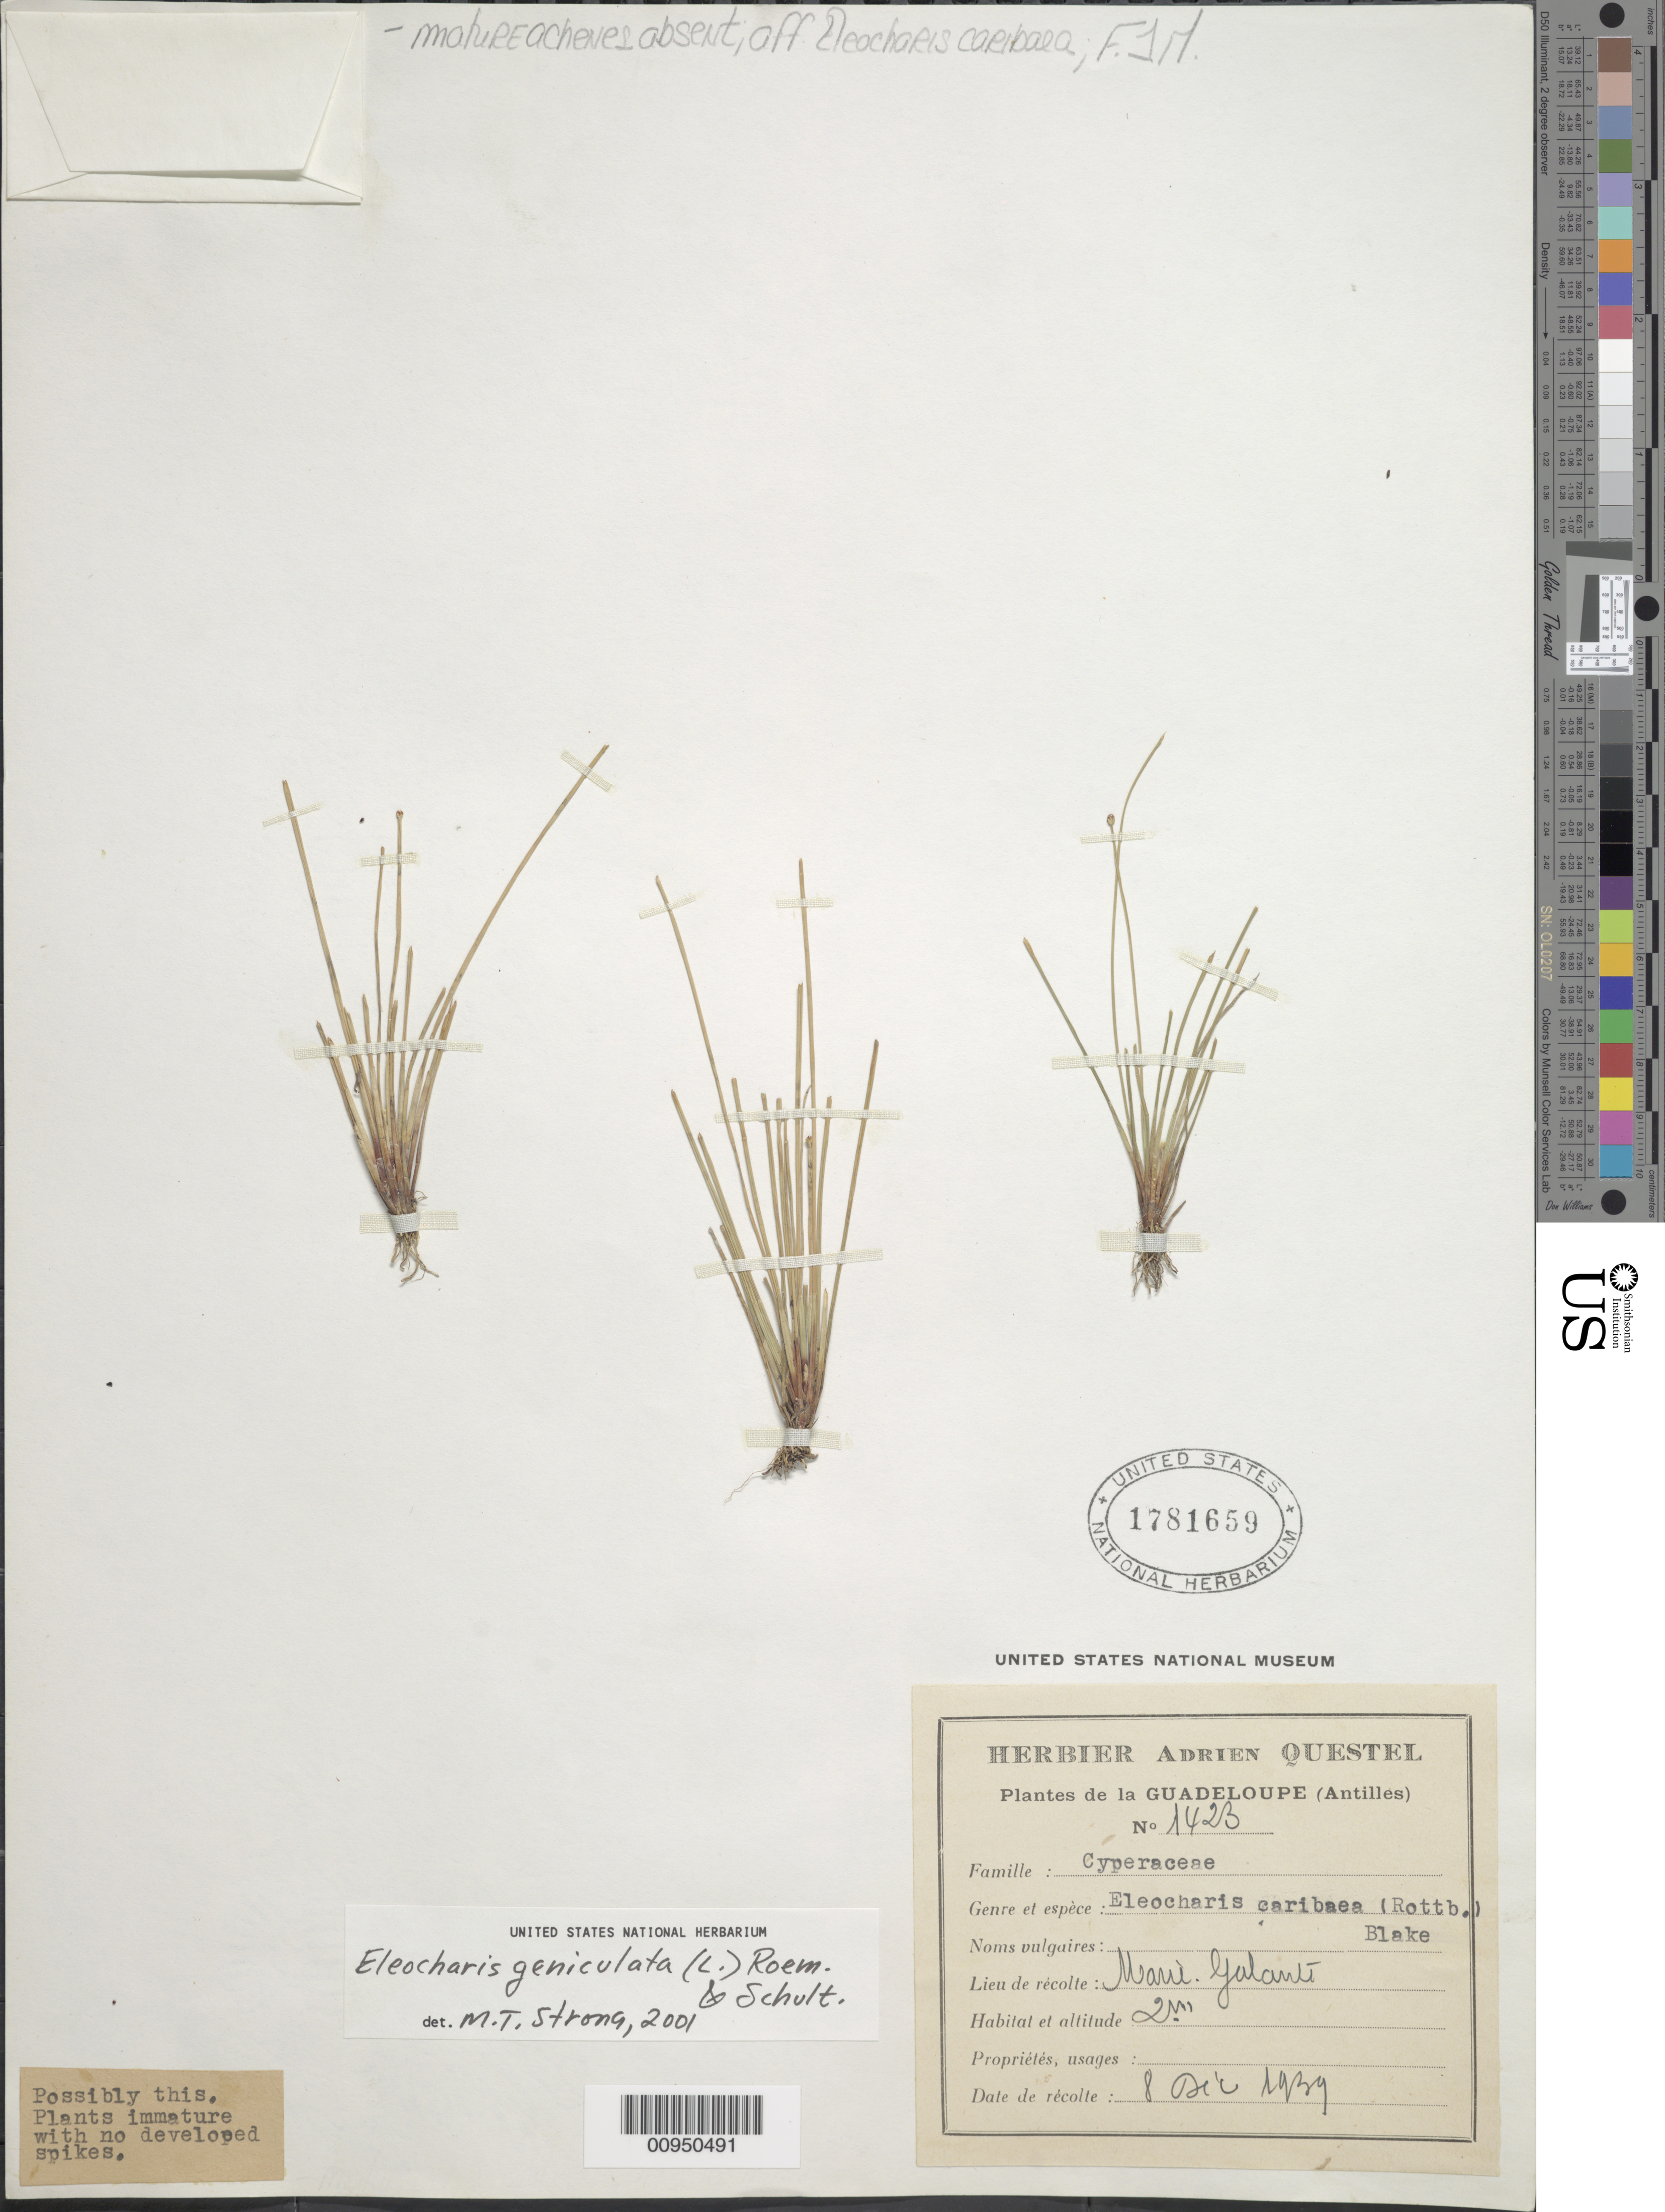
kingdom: Plantae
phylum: Tracheophyta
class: Liliopsida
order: Poales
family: Cyperaceae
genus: Eleocharis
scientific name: Eleocharis geniculata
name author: (L.) Roem. & Schult.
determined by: Strong, M. T., (US), Smithsonian Institution - National Museum of Natural History (UNITED STATES)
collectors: A. Questel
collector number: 1423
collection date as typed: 08 Dec 1939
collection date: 1939-12-08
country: Guadeloupe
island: Marie Galante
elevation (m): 2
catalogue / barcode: US 1781659